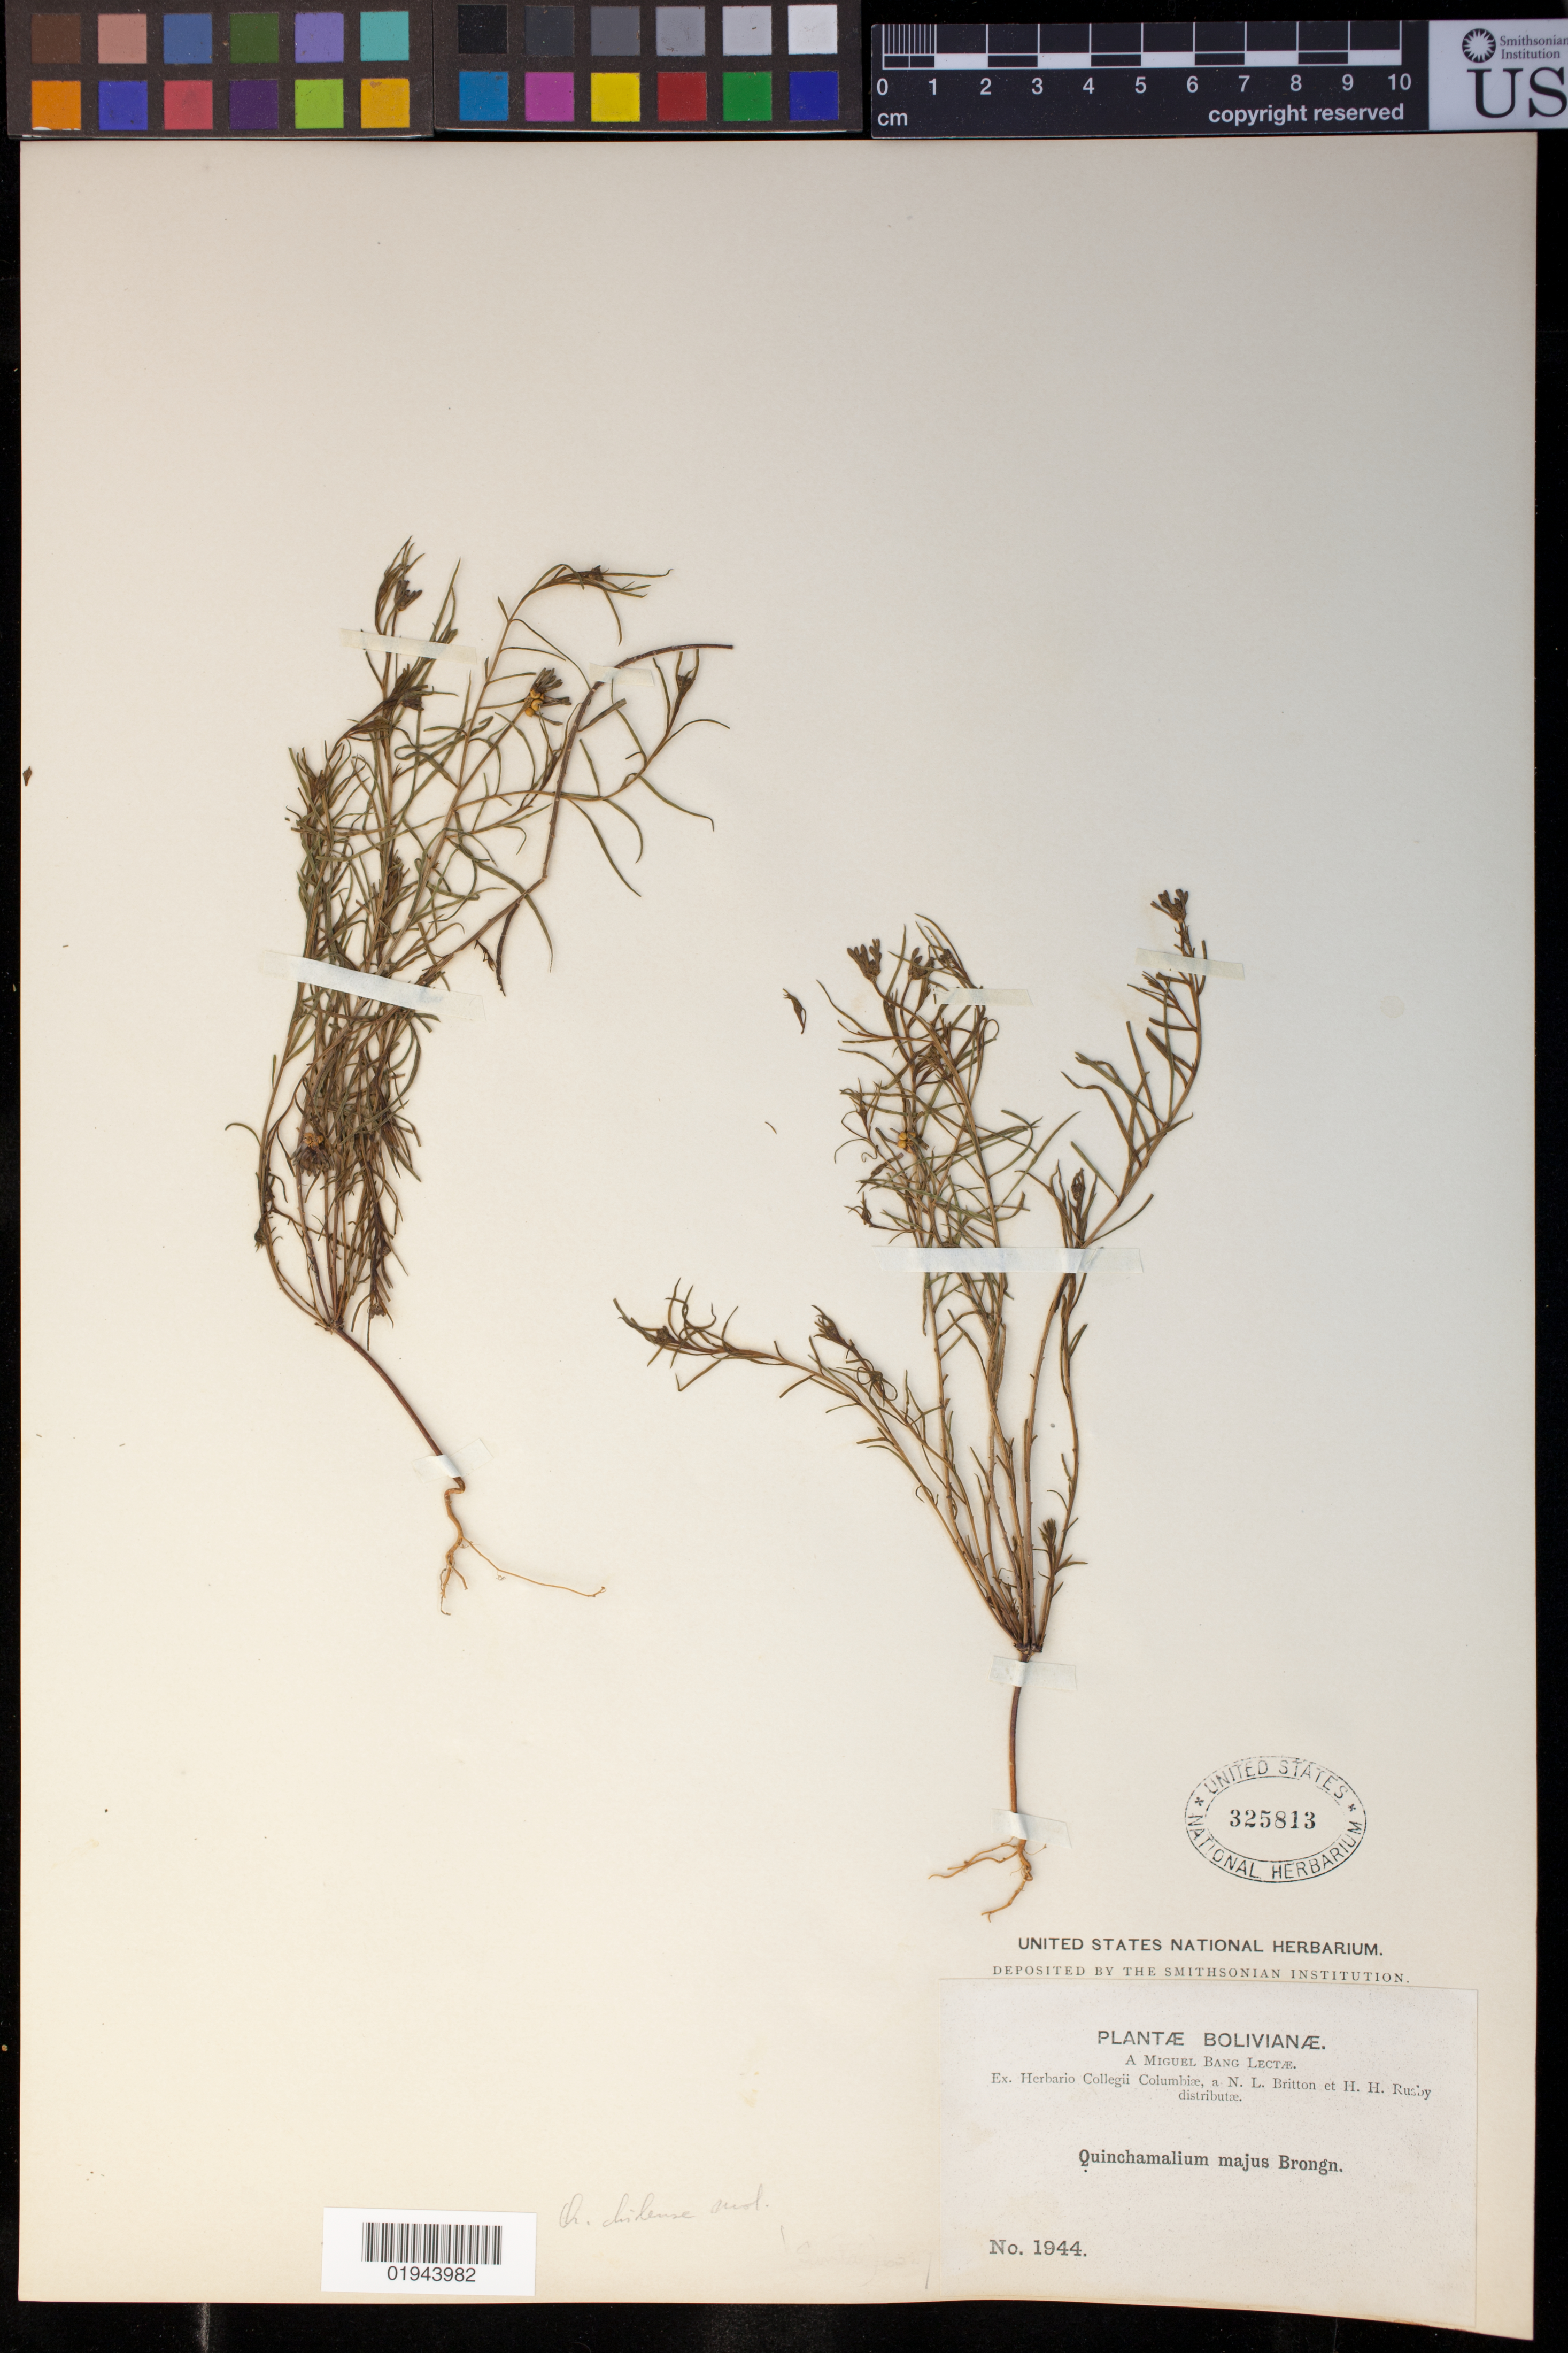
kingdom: Plantae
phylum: Tracheophyta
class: Magnoliopsida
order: Santalales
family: Schoepfiaceae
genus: Quinchamalium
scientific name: Quinchamalium chilense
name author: Molina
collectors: M. Bang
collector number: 1944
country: Bolivia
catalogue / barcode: US 325813